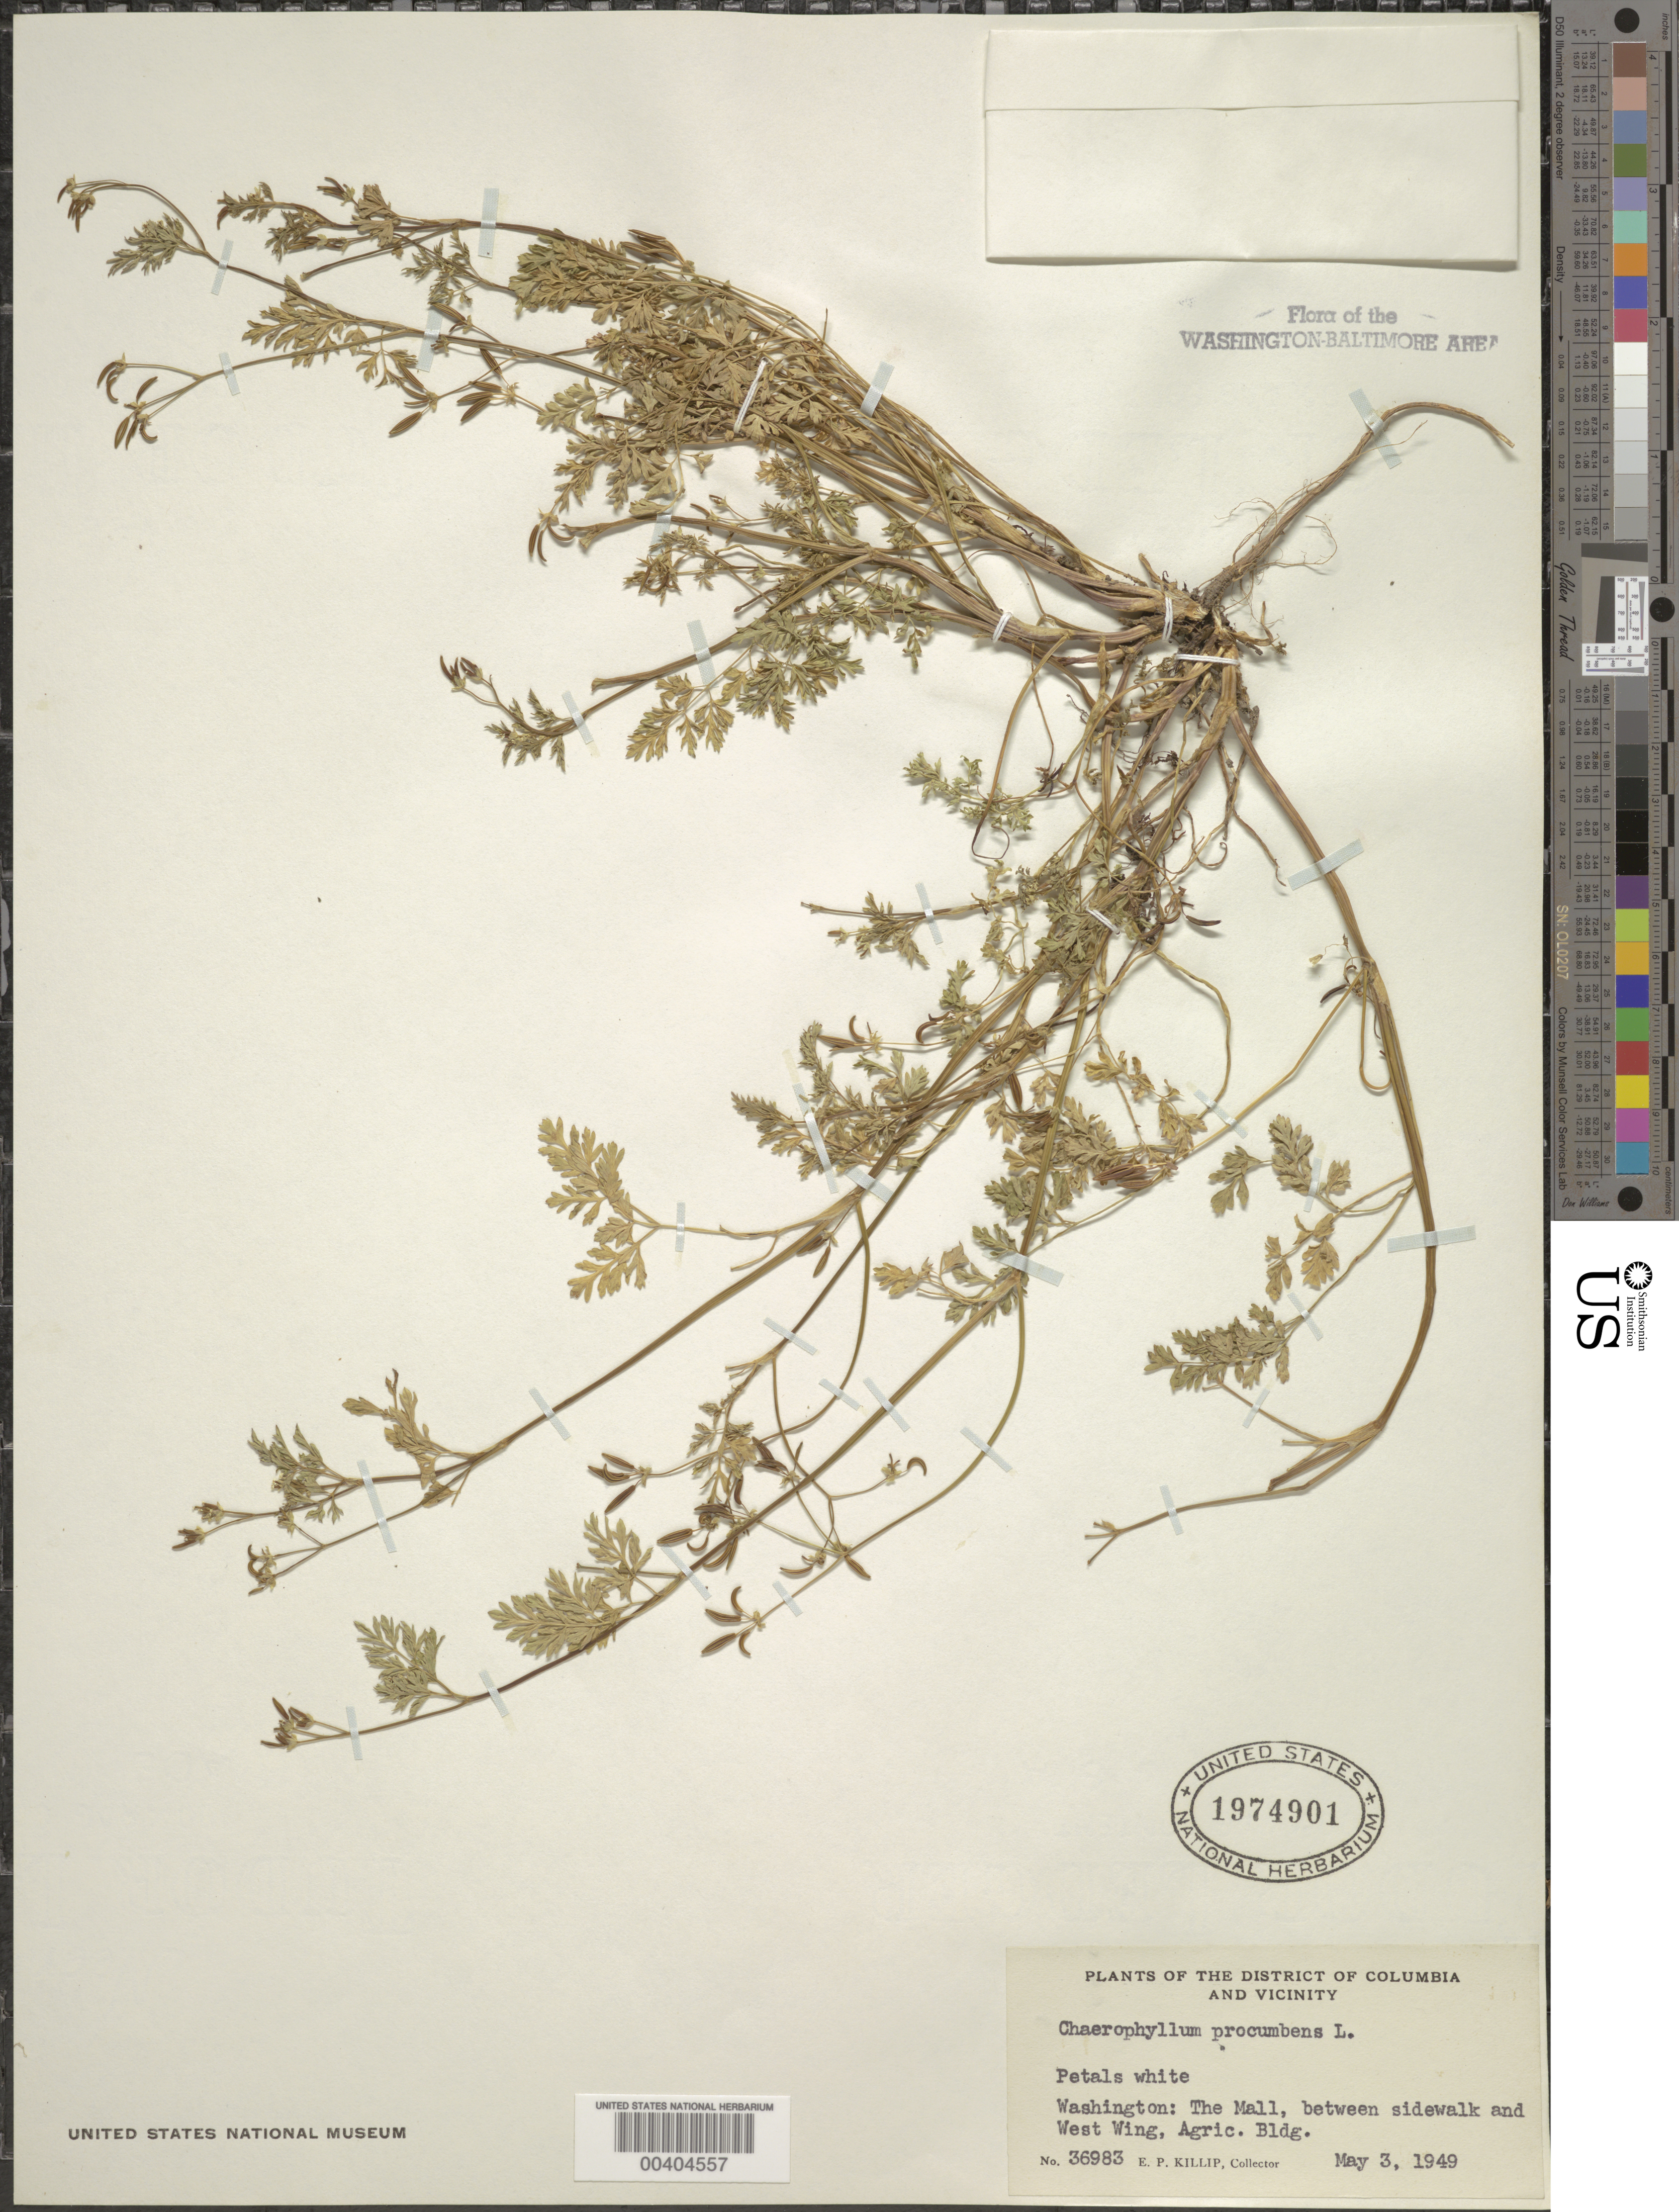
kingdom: Plantae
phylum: Tracheophyta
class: Magnoliopsida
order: Apiales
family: Apiaceae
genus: Chaerophyllum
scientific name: Chaerophyllum procumbens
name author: (L.) Crantz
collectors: E. P. Killip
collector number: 36983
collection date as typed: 03 May 1949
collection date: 1949-05-03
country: United States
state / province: District of Columbia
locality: On the Mall, sidewalk west wing Agric. Bldg.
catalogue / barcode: US 1974901